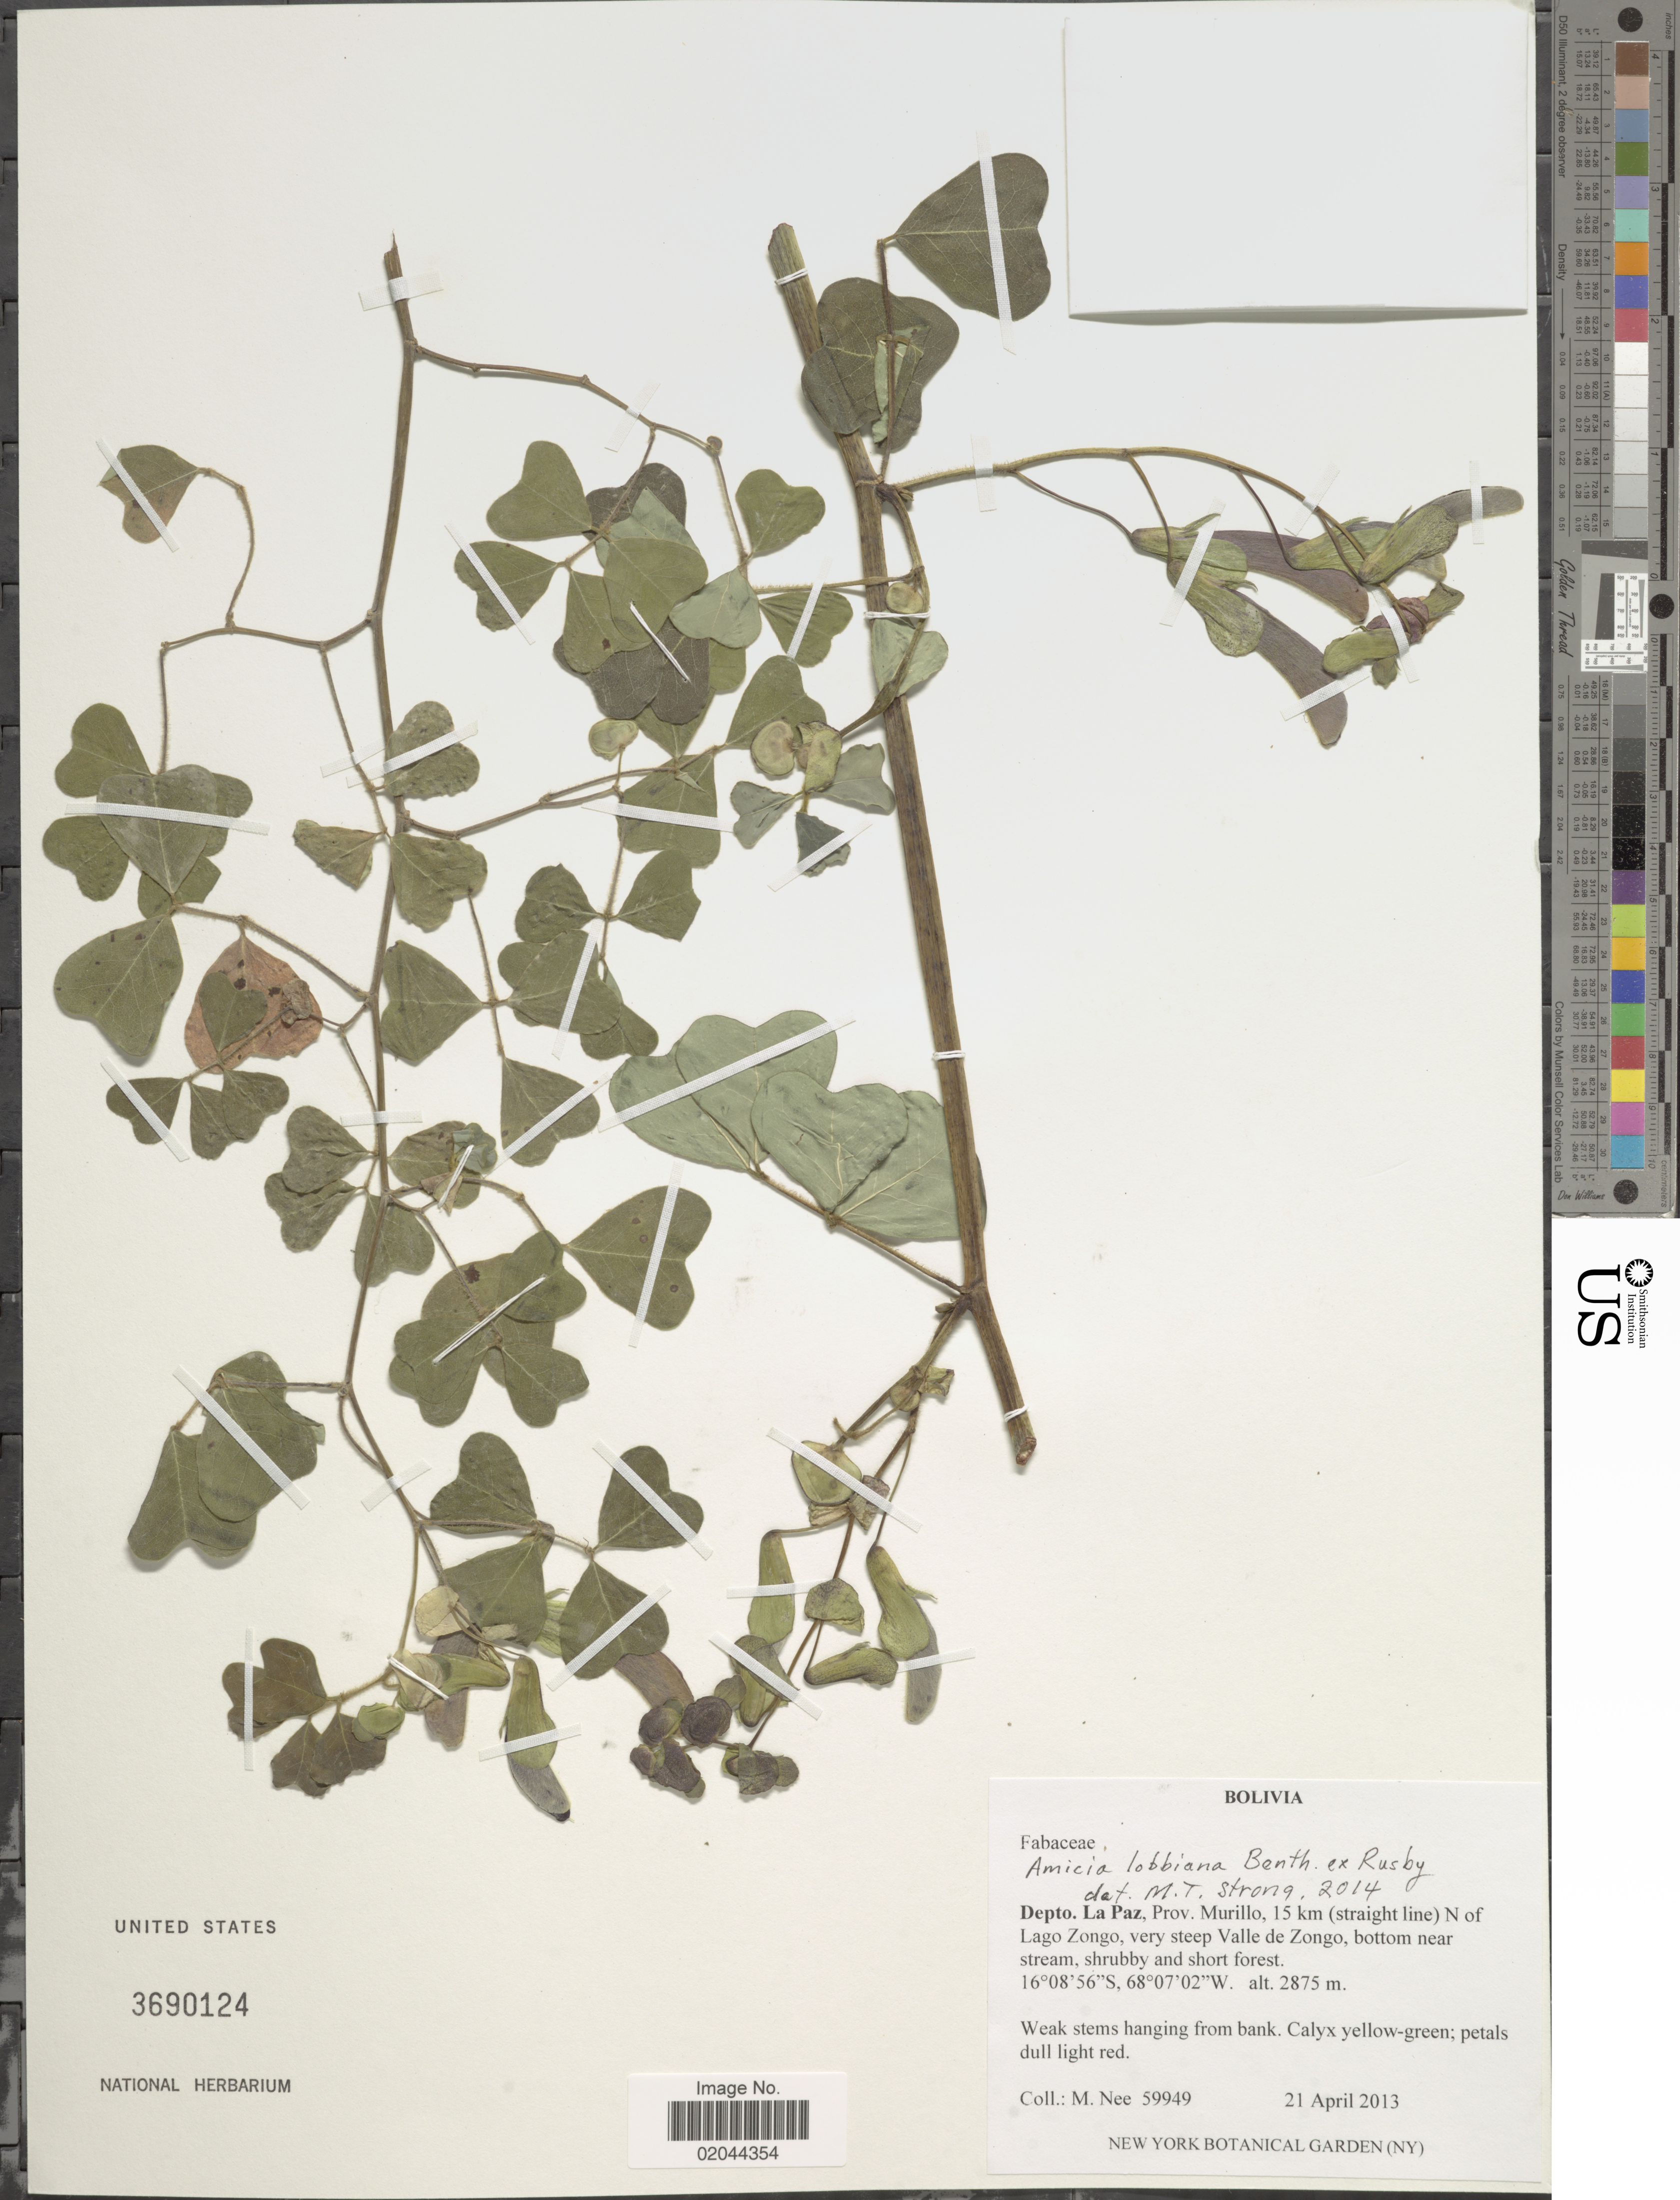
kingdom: Plantae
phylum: Tracheophyta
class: Magnoliopsida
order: Fabales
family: Fabaceae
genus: Amicia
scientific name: Amicia lobbiana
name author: Benth. ex Rusby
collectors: M. Nee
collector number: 59949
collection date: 2013-04-21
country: Bolivia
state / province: La Paz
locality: Prov. Murillo, 15 km (straight line) N of Lago Zongo, very steep Valle de Zongo, bottom near stream. shrubby and short forest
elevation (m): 2875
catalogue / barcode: US 3690124